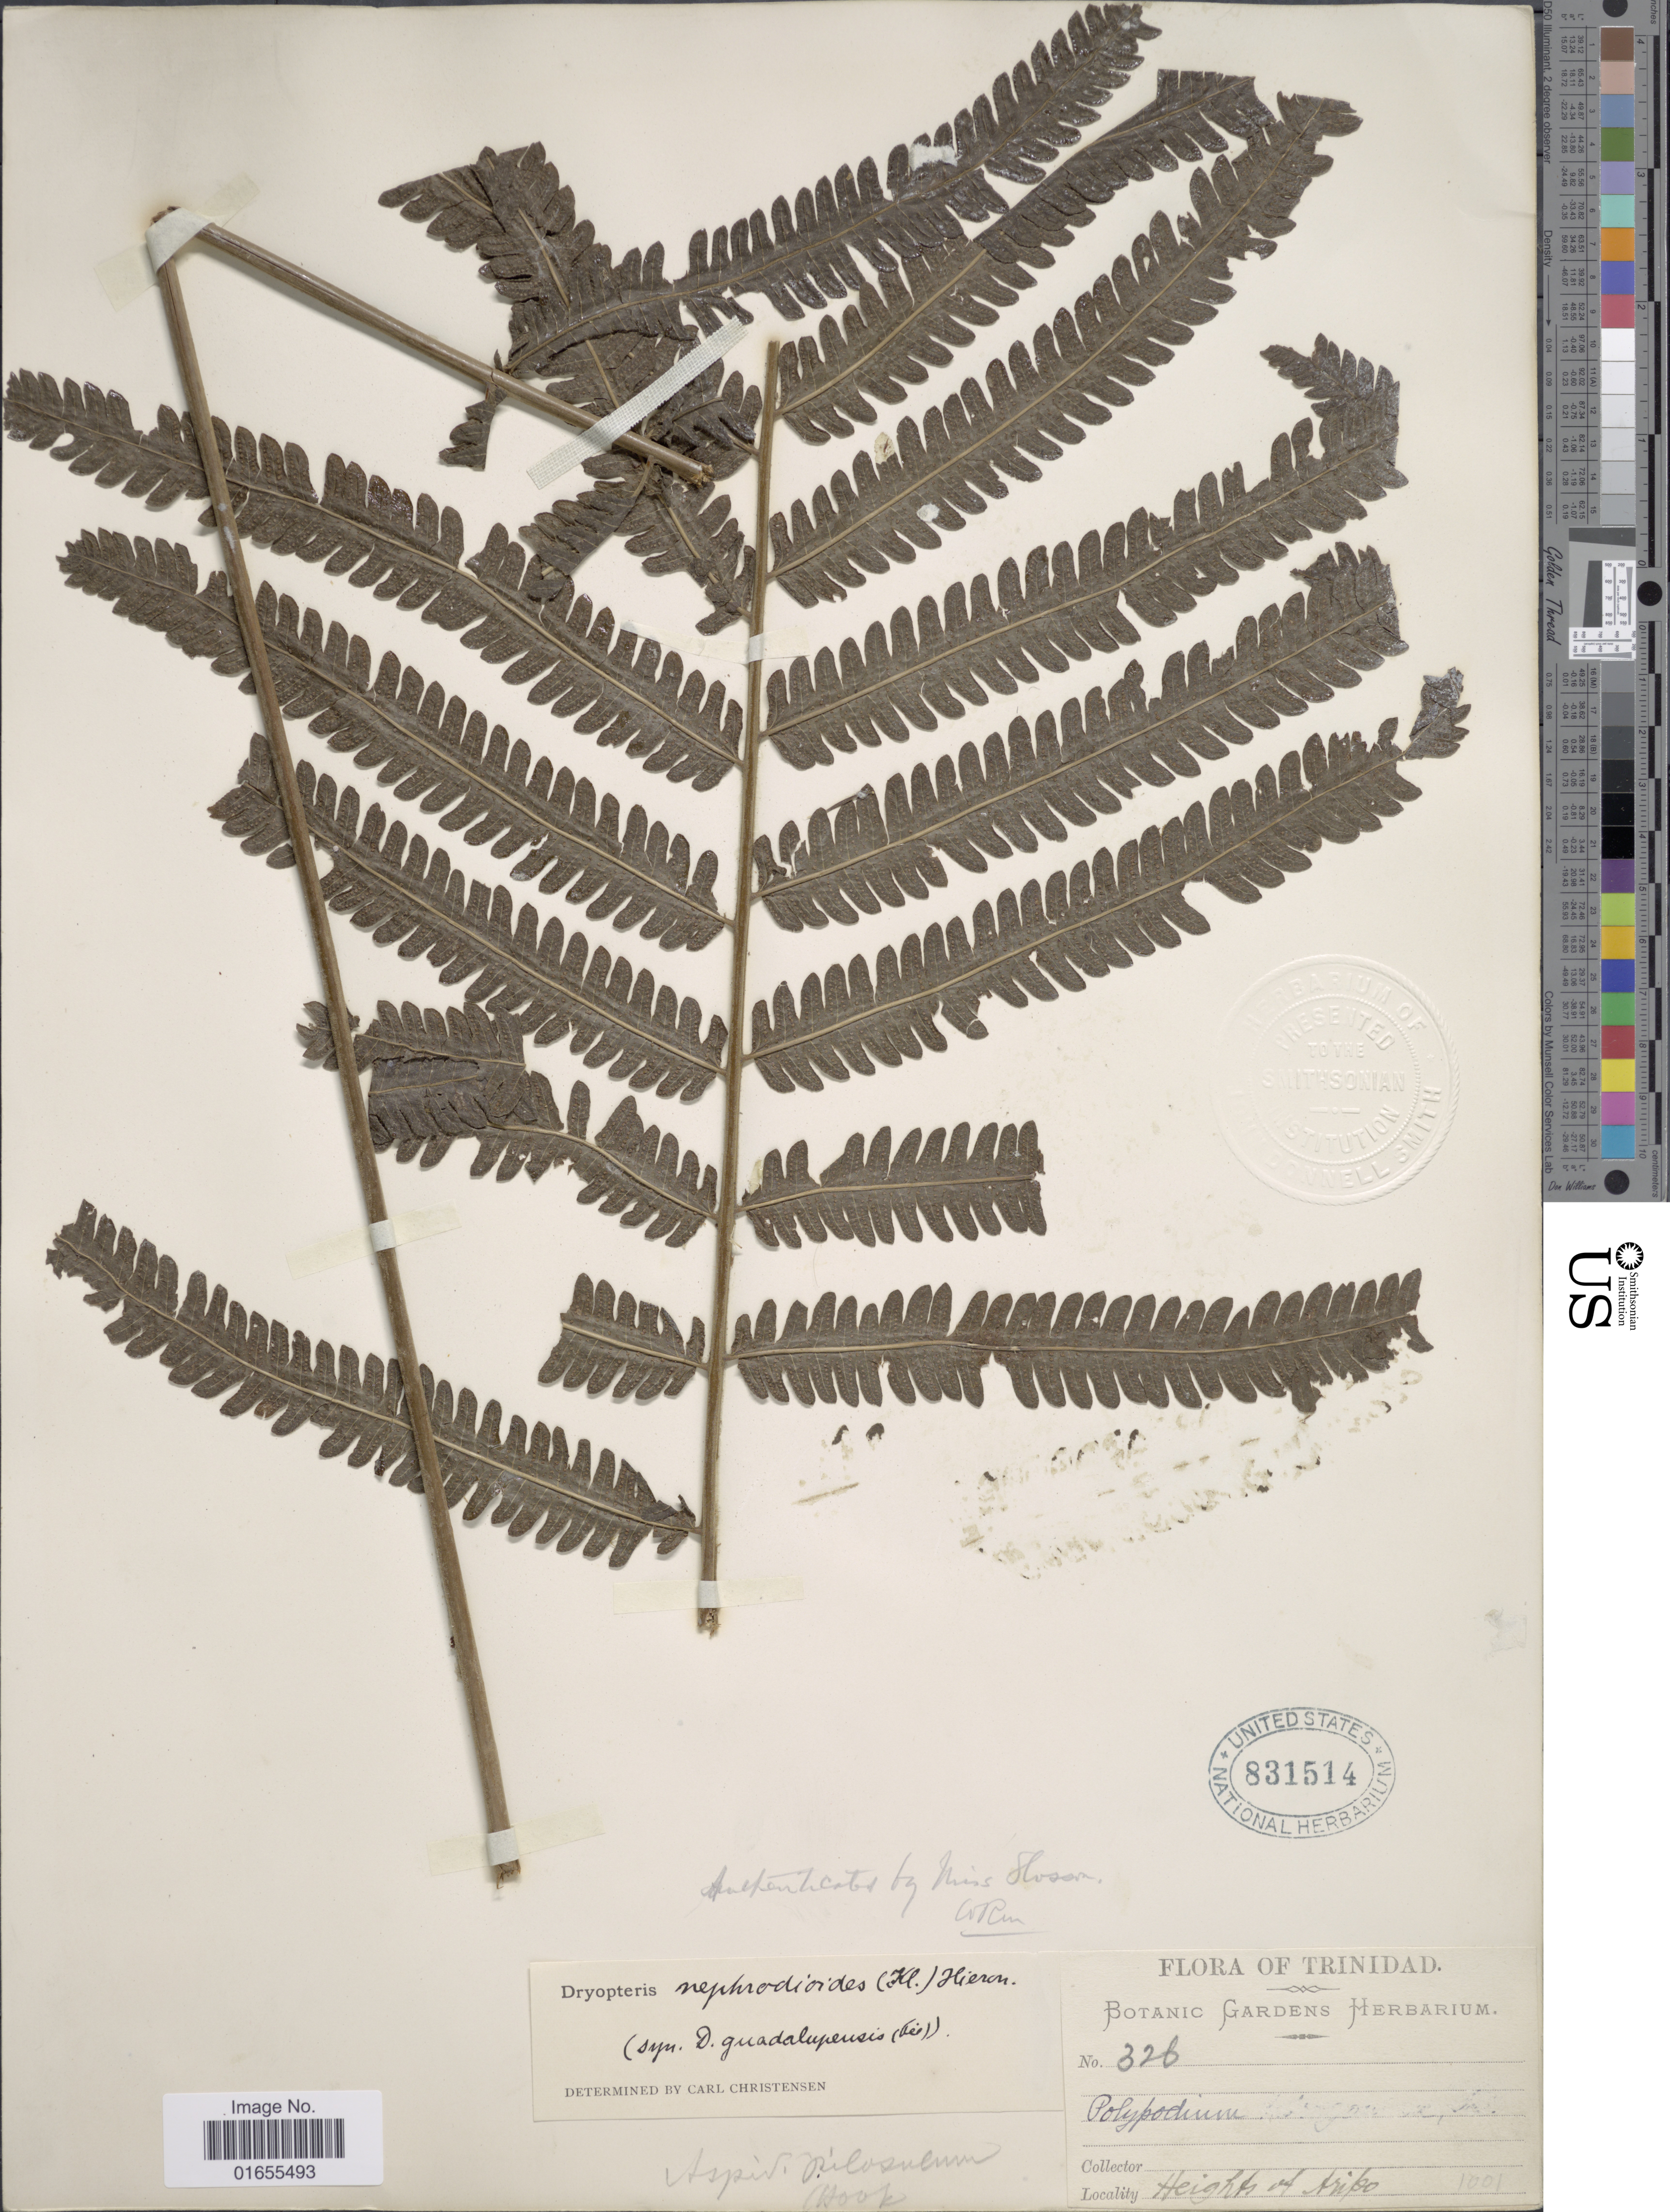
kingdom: Plantae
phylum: Tracheophyta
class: Polypodiopsida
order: Polypodiales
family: Thelypteridaceae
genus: Goniopteris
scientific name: Goniopteris nephrodioides (Klotzsch) comb. nov., ined 2015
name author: (Klotzsch)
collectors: Botanic Gardens Herbarium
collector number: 326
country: Trinidad and Tobago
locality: Trinidad, Heights of Aripo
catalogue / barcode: US 831514